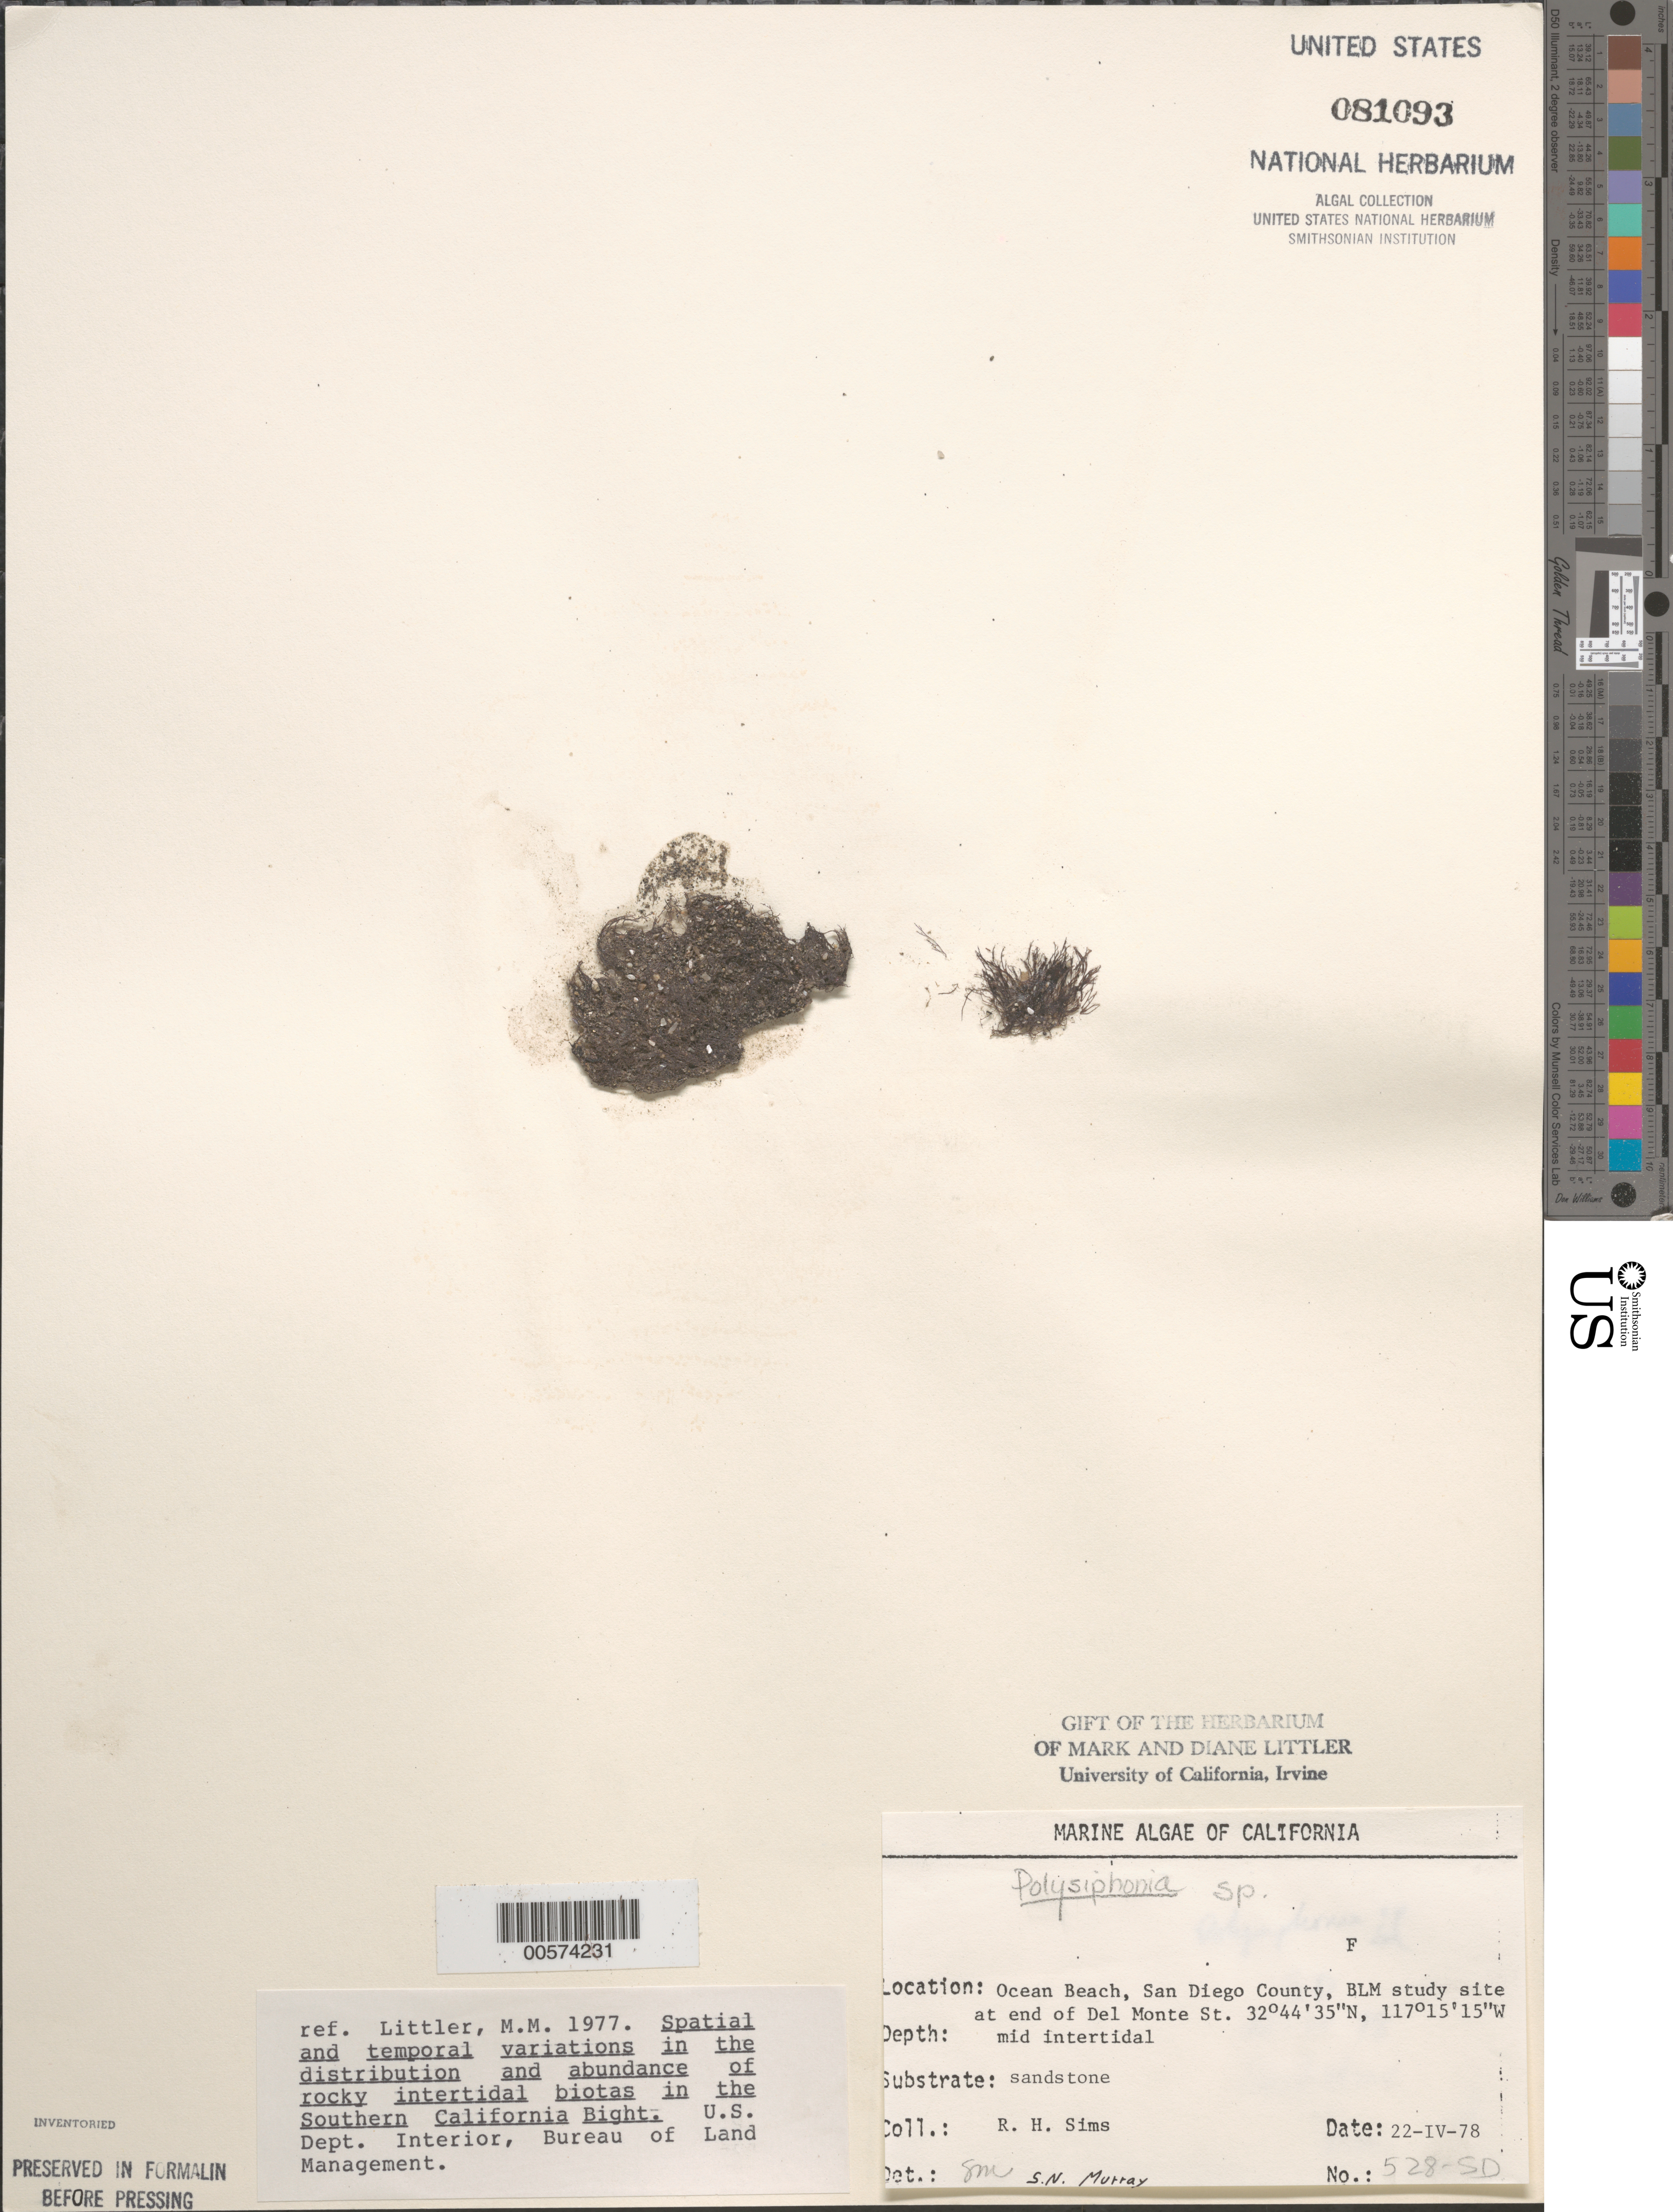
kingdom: Plantae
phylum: Rhodophyta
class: Florideophyceae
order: Ceramiales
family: Rhodomelaceae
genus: Polysiphonia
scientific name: Polysiphonia sp.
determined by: Murray, S. N.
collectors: R. H. Sims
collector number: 528-sd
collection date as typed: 22 Apr 1978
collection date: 1978-04-22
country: United States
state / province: California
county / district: San Diego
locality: Ocean Beach, end of Del Monte Street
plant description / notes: BLM-SOCALBIGHT Rocky Intertidal Survey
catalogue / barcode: US 81093